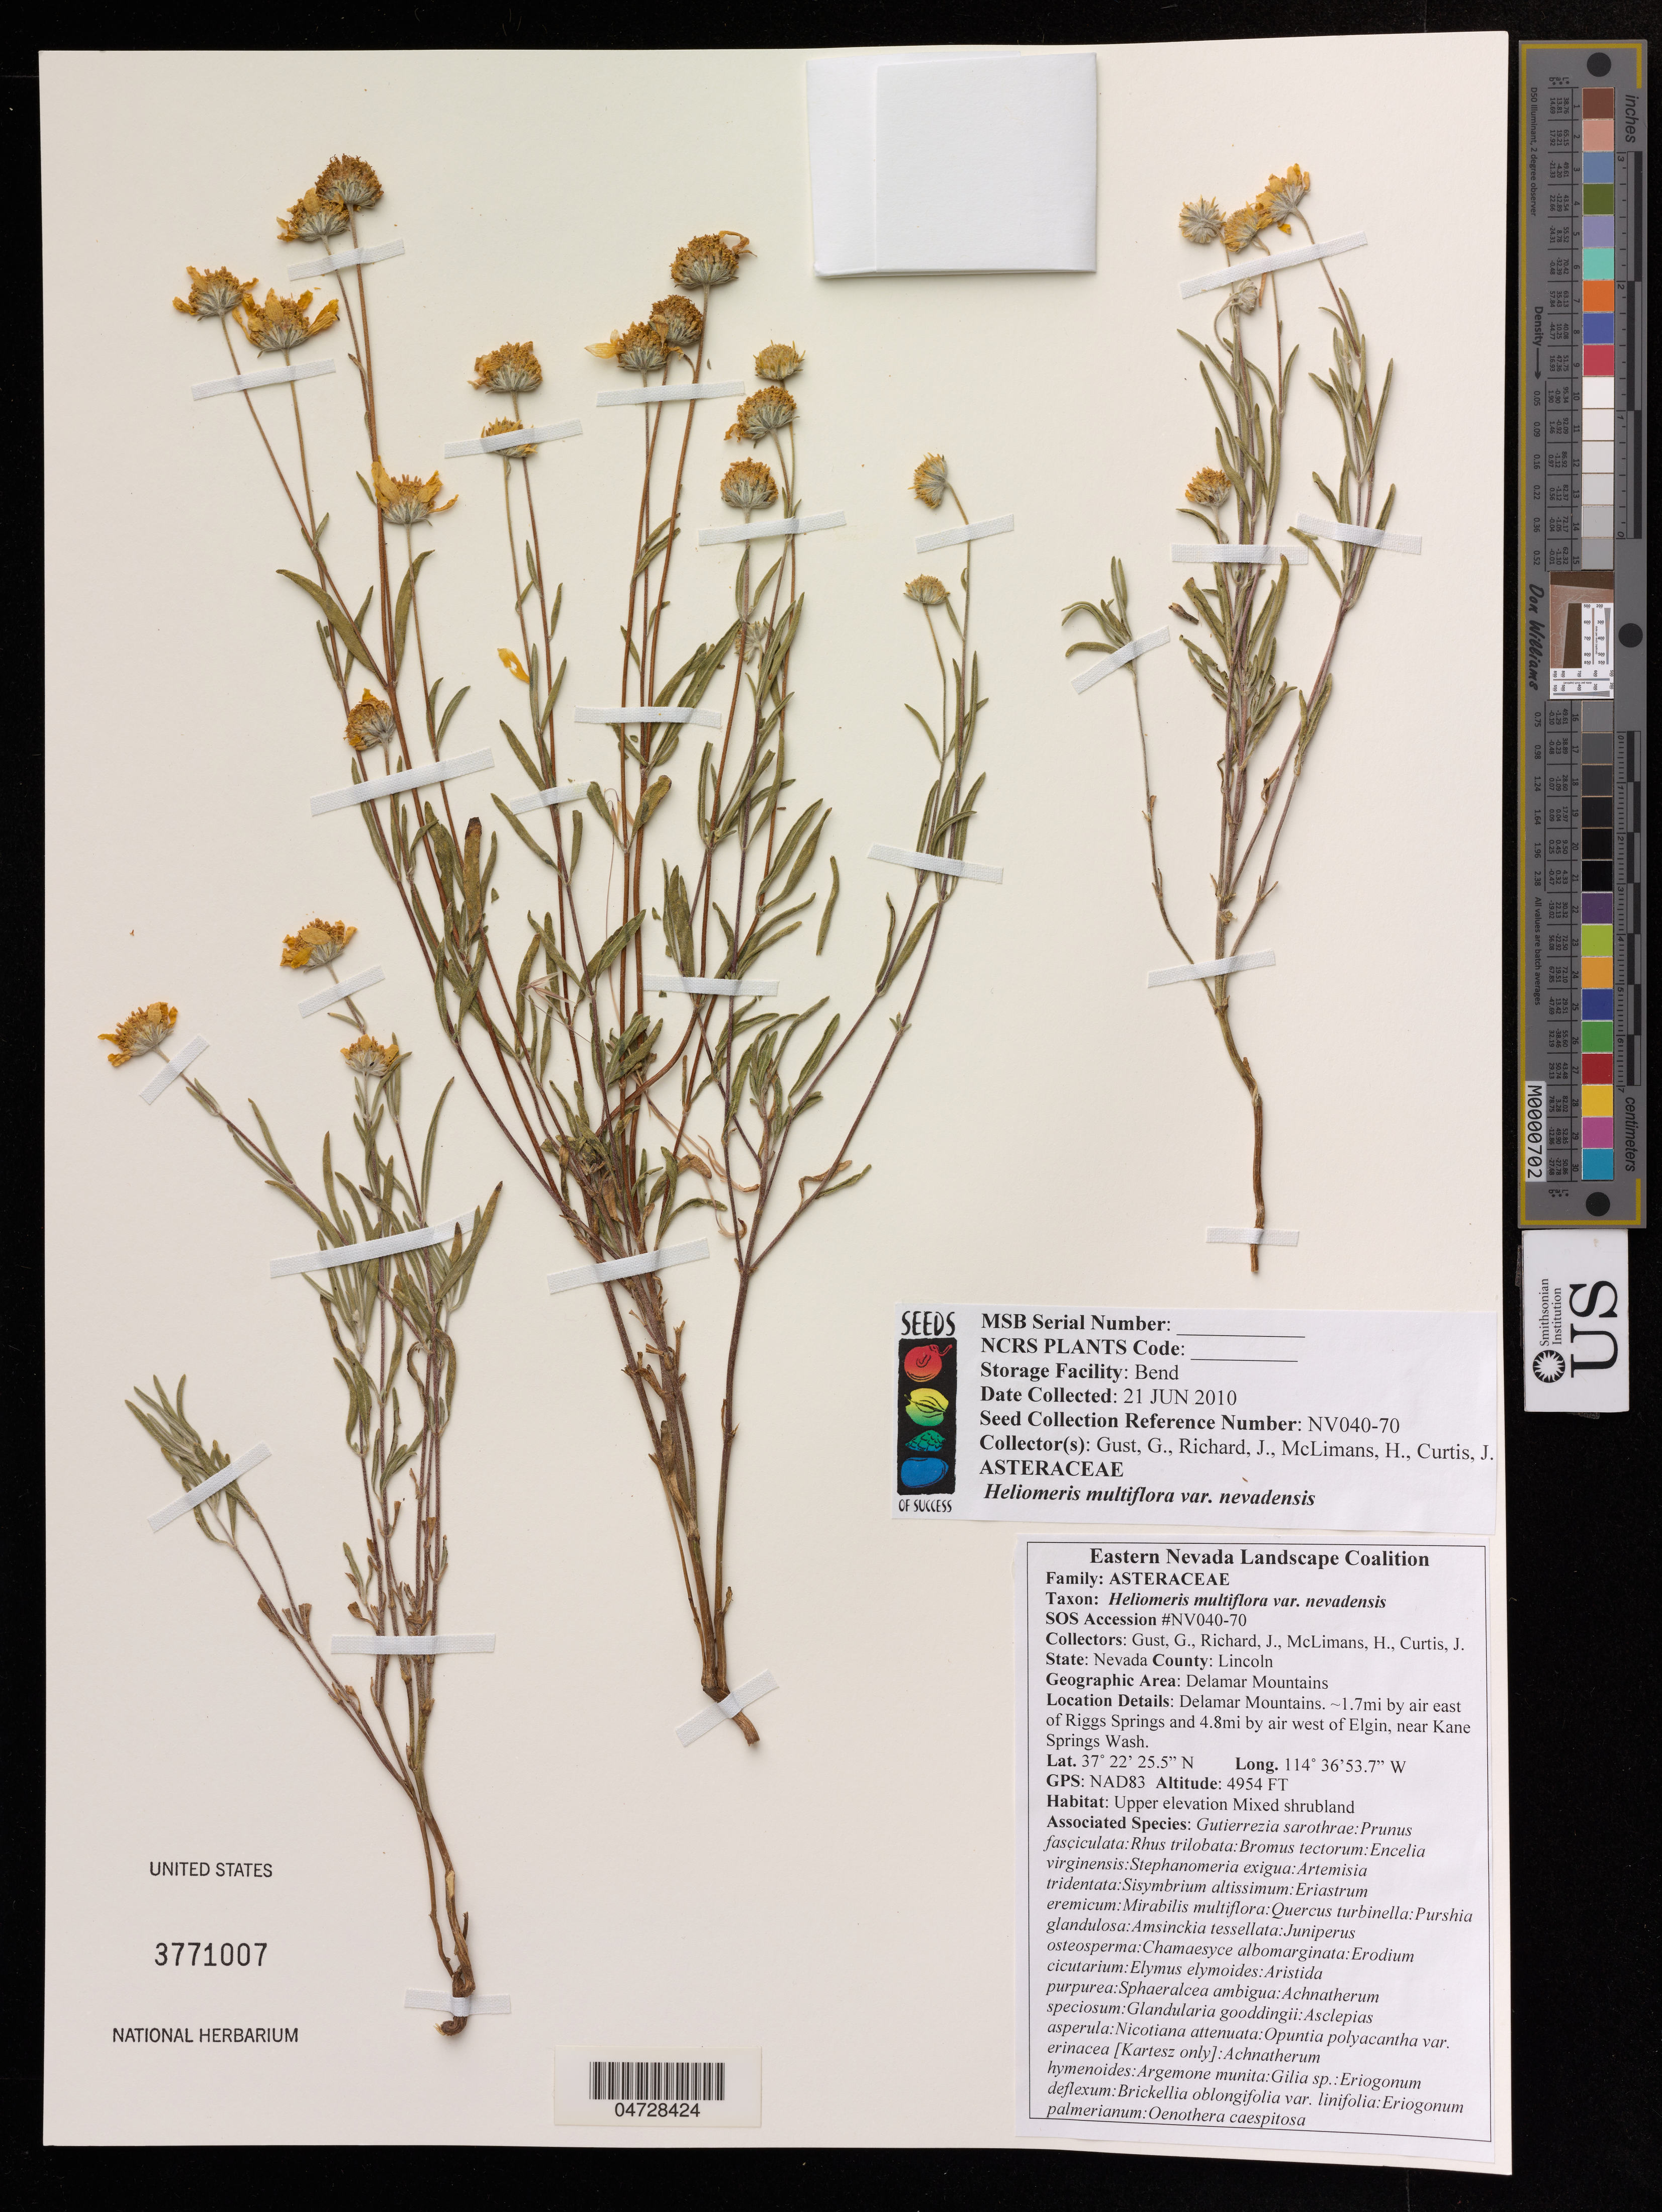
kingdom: Plantae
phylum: Tracheophyta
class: Magnoliopsida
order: Asterales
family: Asteraceae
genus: Heliomeris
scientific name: Heliomeris multiflora var. nevadensis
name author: (A. Nelson) Blake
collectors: G. Gust, J. Richard, H. McLimans & J. Curtis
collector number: NV040-70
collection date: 2010-06-21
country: United States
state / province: Nevada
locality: County: Lincoln, Delamar Mountains. ~1.7 mi by air east of Riggs Springs and 4.8 mi by air west of Elgin, near Kane Springs Wash.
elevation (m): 1510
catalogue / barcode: US 3771007